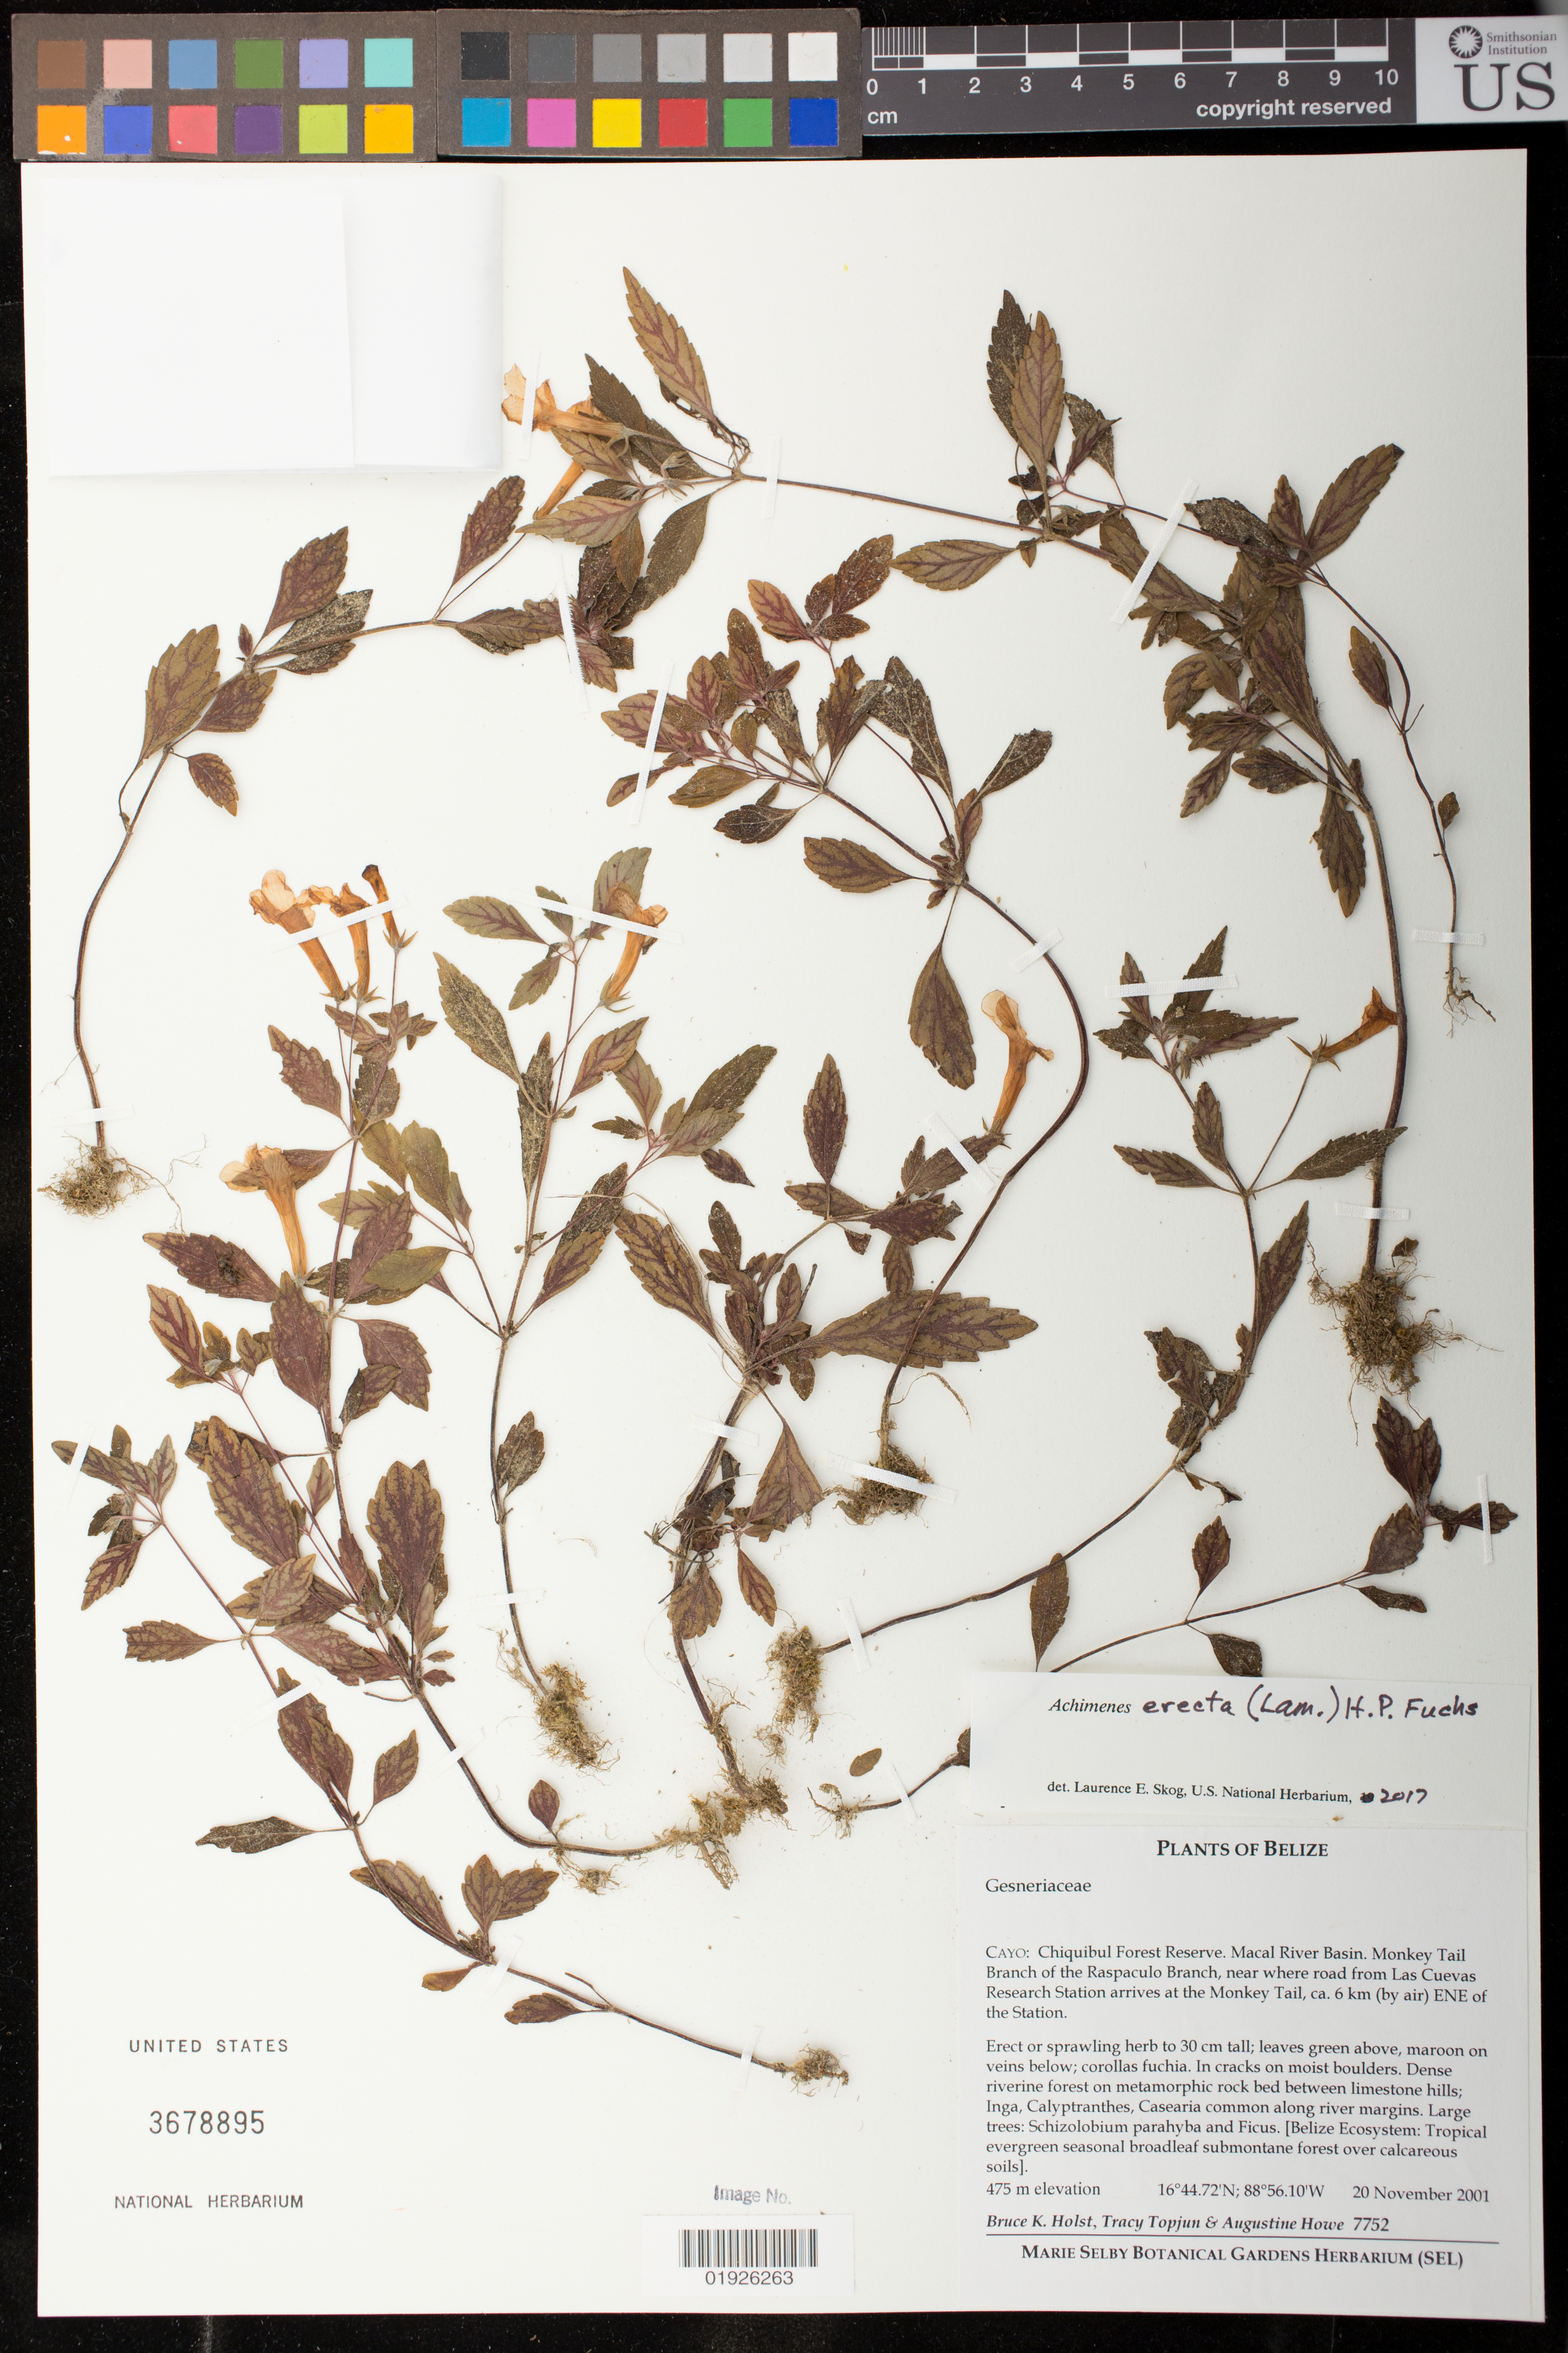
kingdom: Plantae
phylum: Tracheophyta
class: Magnoliopsida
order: Lamiales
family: Gesneriaceae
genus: Achimenes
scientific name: Achimenes erecta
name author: (Lam.) H.P. Fuchs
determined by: Skog, Laurence E.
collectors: B. Holst, T. Topjun & A. Howe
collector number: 7752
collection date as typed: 20 November 2001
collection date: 2001-11-20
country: Belize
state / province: Cayo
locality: Chiquibul Forest Reserve. Macal River Basin. Monkey Tail Branch of the Raspaculo Branch, near where road from Las Cuevas Research Station arrives at the Monkey Tail, ca. 6 km (by air) ENE of the Station.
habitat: In cracks on moist boulders. Dense riverine forest on metamorphic rock bed between limestone hills.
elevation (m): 475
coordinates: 16 44.72 N, 88 56.10 W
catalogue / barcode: US 3678895